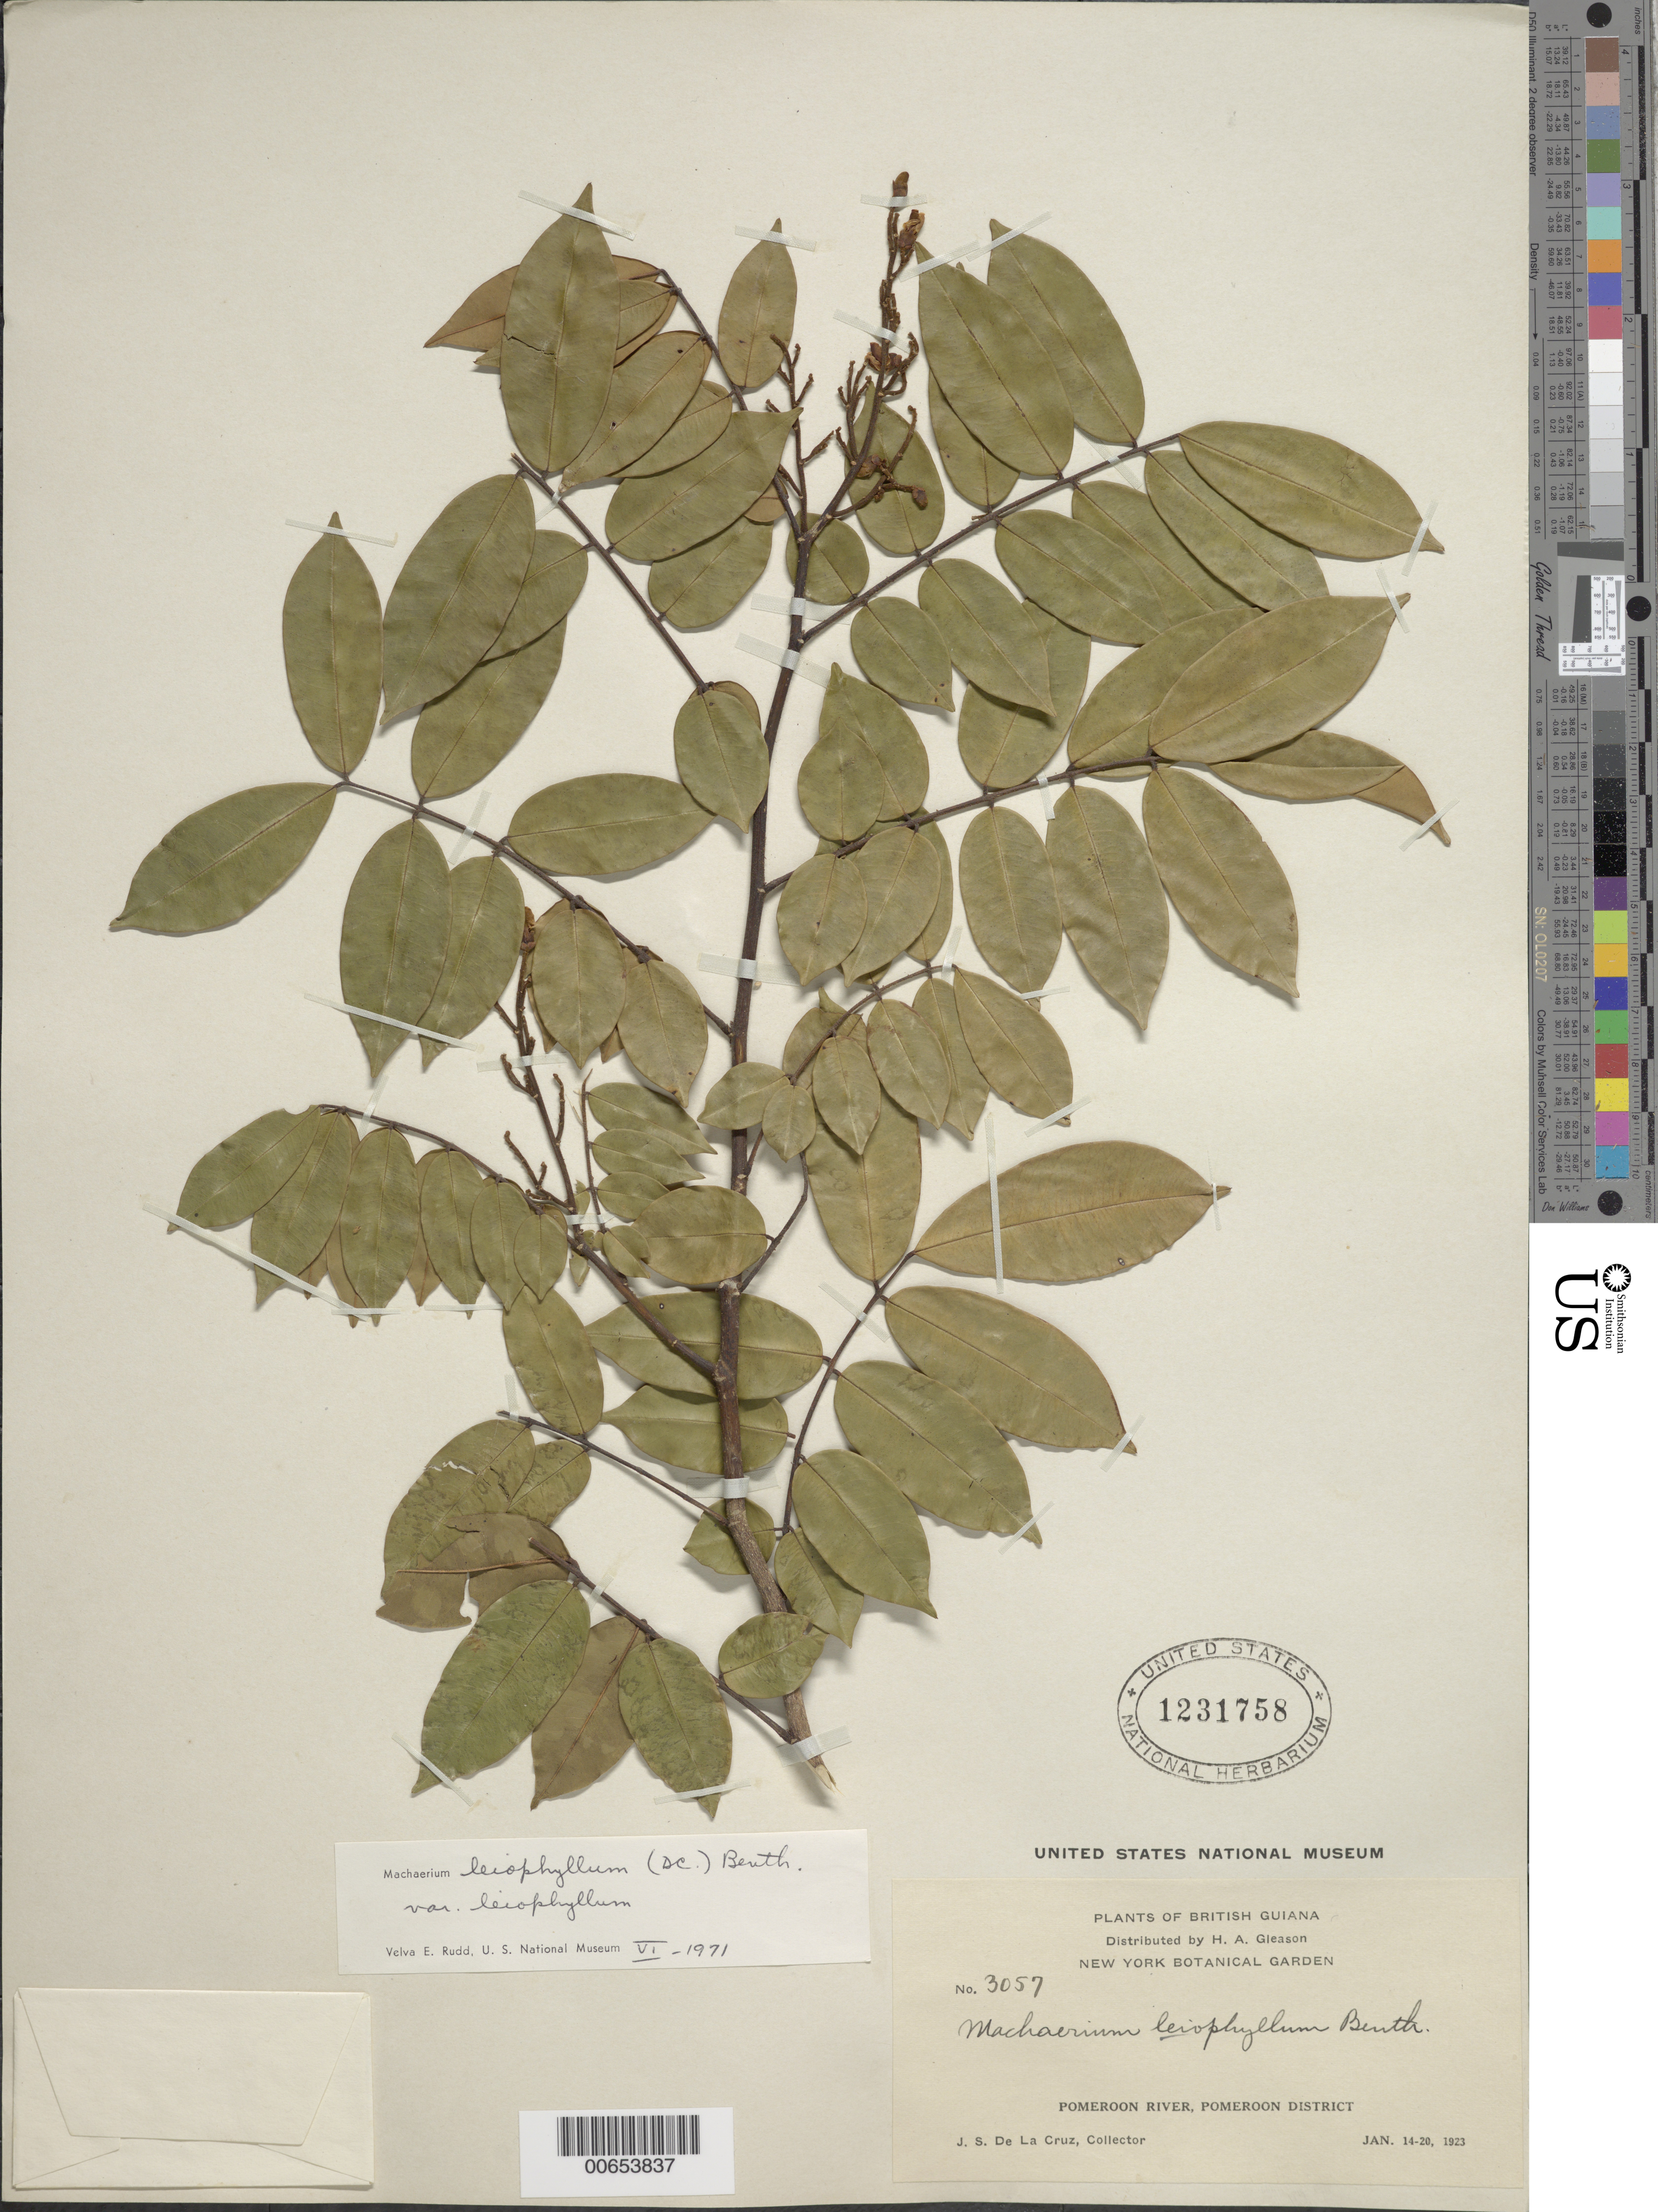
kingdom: Plantae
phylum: Tracheophyta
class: Magnoliopsida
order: Fabales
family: Fabaceae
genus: Machaerium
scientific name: Machaerium leiophyllum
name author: (DC.) Benth.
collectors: J. S. de la Cruz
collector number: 3057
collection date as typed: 14-Jan-23 to 20-Jan-23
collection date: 1923-01-14/1923-01-20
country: Guyana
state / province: Pomeroon-Supenaam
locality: Pomeroon R.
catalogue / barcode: US 1231758